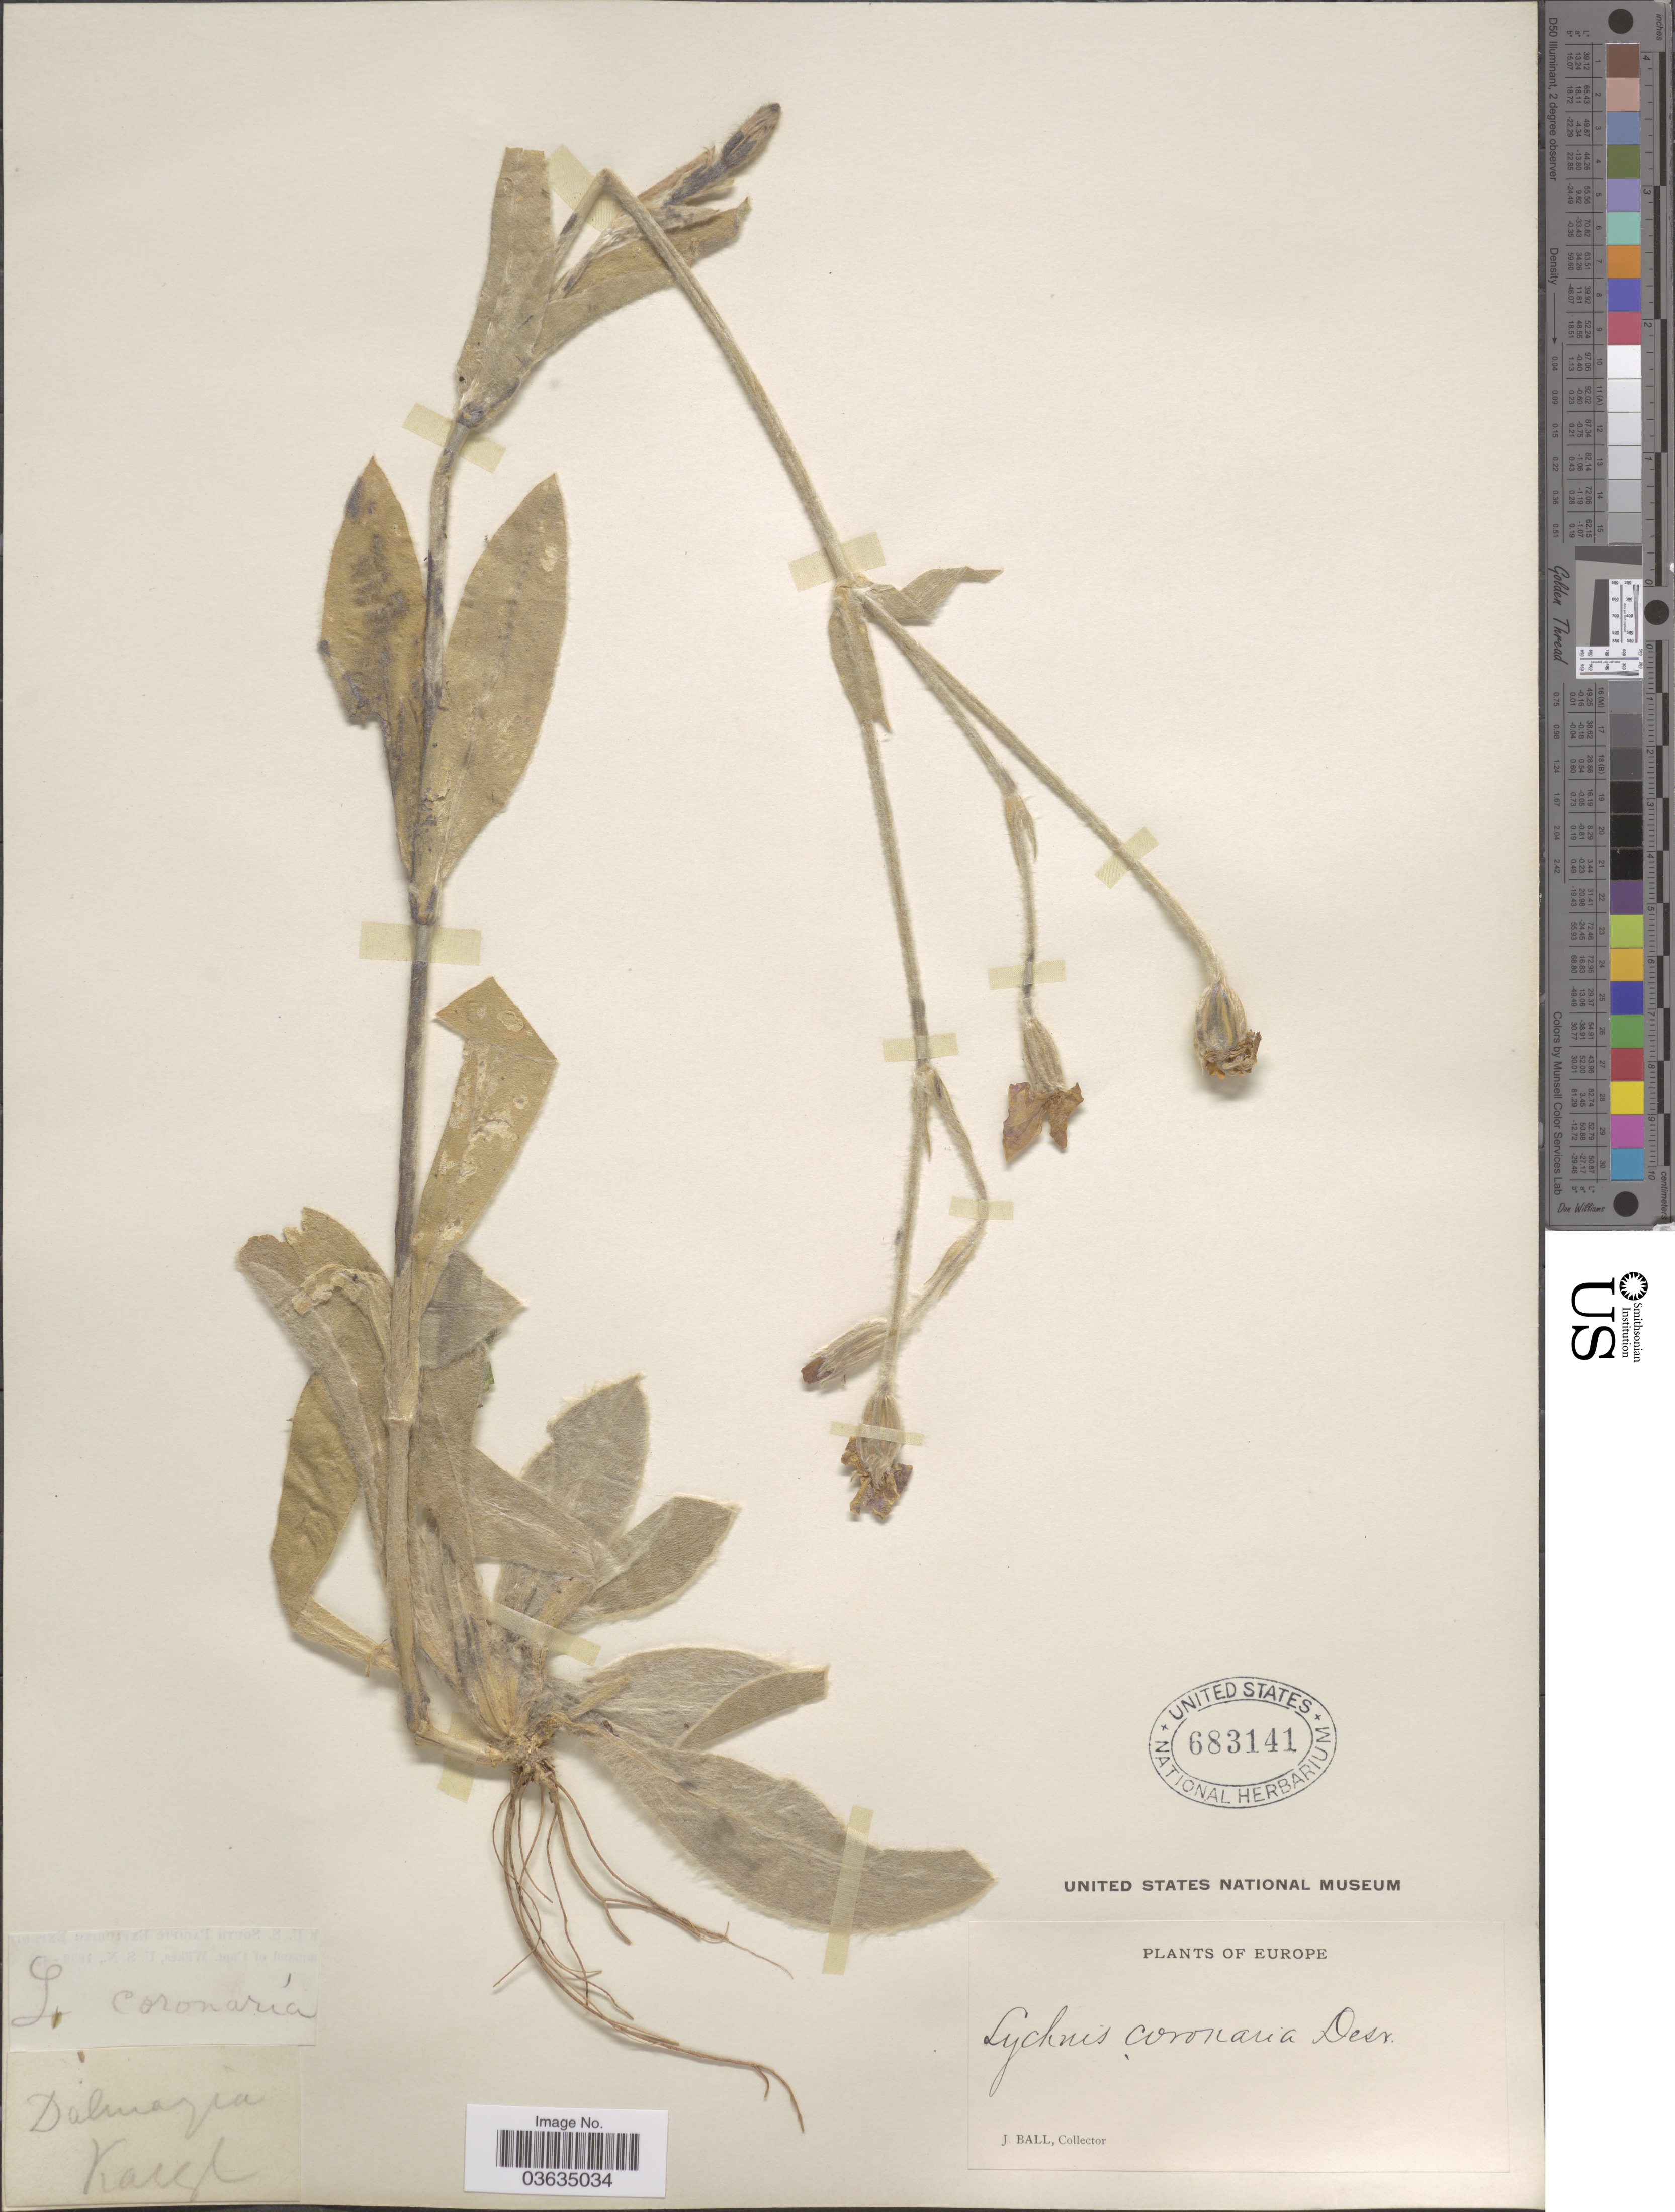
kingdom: Plantae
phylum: Tracheophyta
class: Magnoliopsida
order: Caryophyllales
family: Caryophyllaceae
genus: Silene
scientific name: Silene coronaria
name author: (L.) Clairv.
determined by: Strong, Mark T., (BOT), Smithsonian Institution - National Museum of Natural History (UNITED STATES)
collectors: J. Ball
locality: Karel, Europe.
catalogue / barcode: US 683141